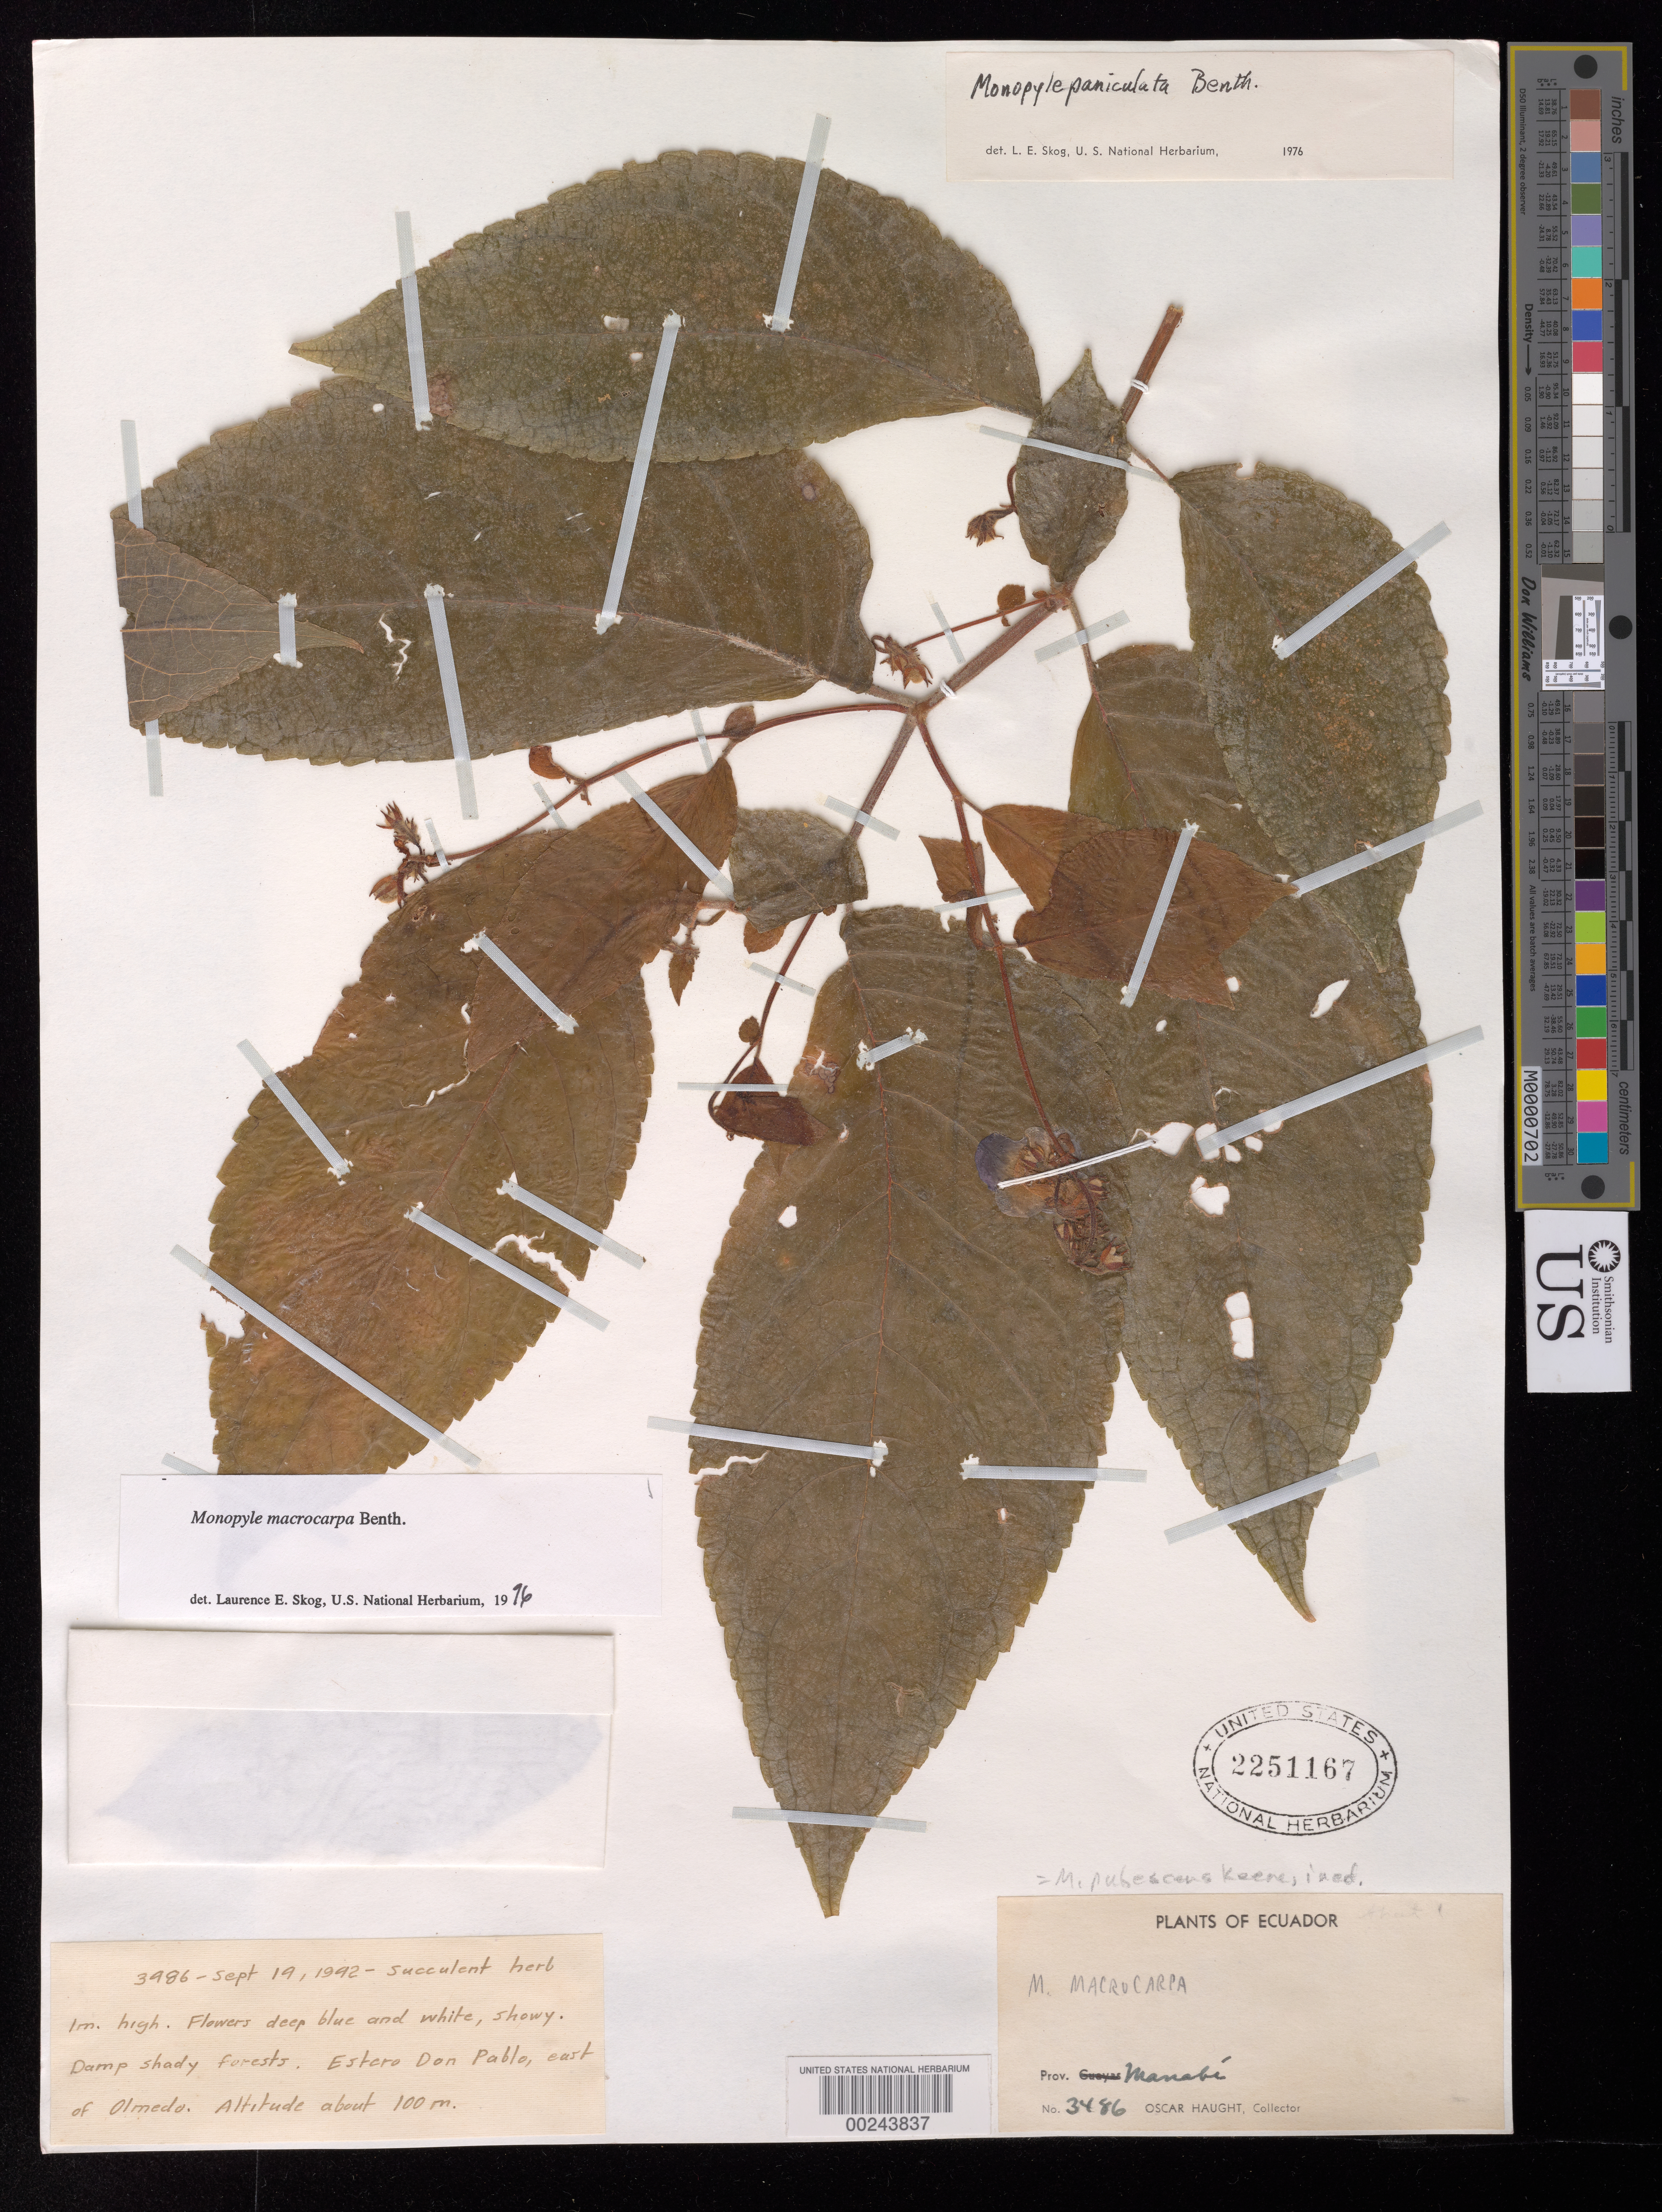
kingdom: Plantae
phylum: Tracheophyta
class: Magnoliopsida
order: Lamiales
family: Gesneriaceae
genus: Monopyle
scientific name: Monopyle macrocarpa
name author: Benth.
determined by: Skog, Laurence E.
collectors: O. L. Haught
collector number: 3486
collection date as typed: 19 Sep 1942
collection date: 1942-09-19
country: Ecuador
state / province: Manabí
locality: Estero Don Pablo, E of Olmedo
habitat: Damp shady forests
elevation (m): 100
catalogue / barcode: US 2251167